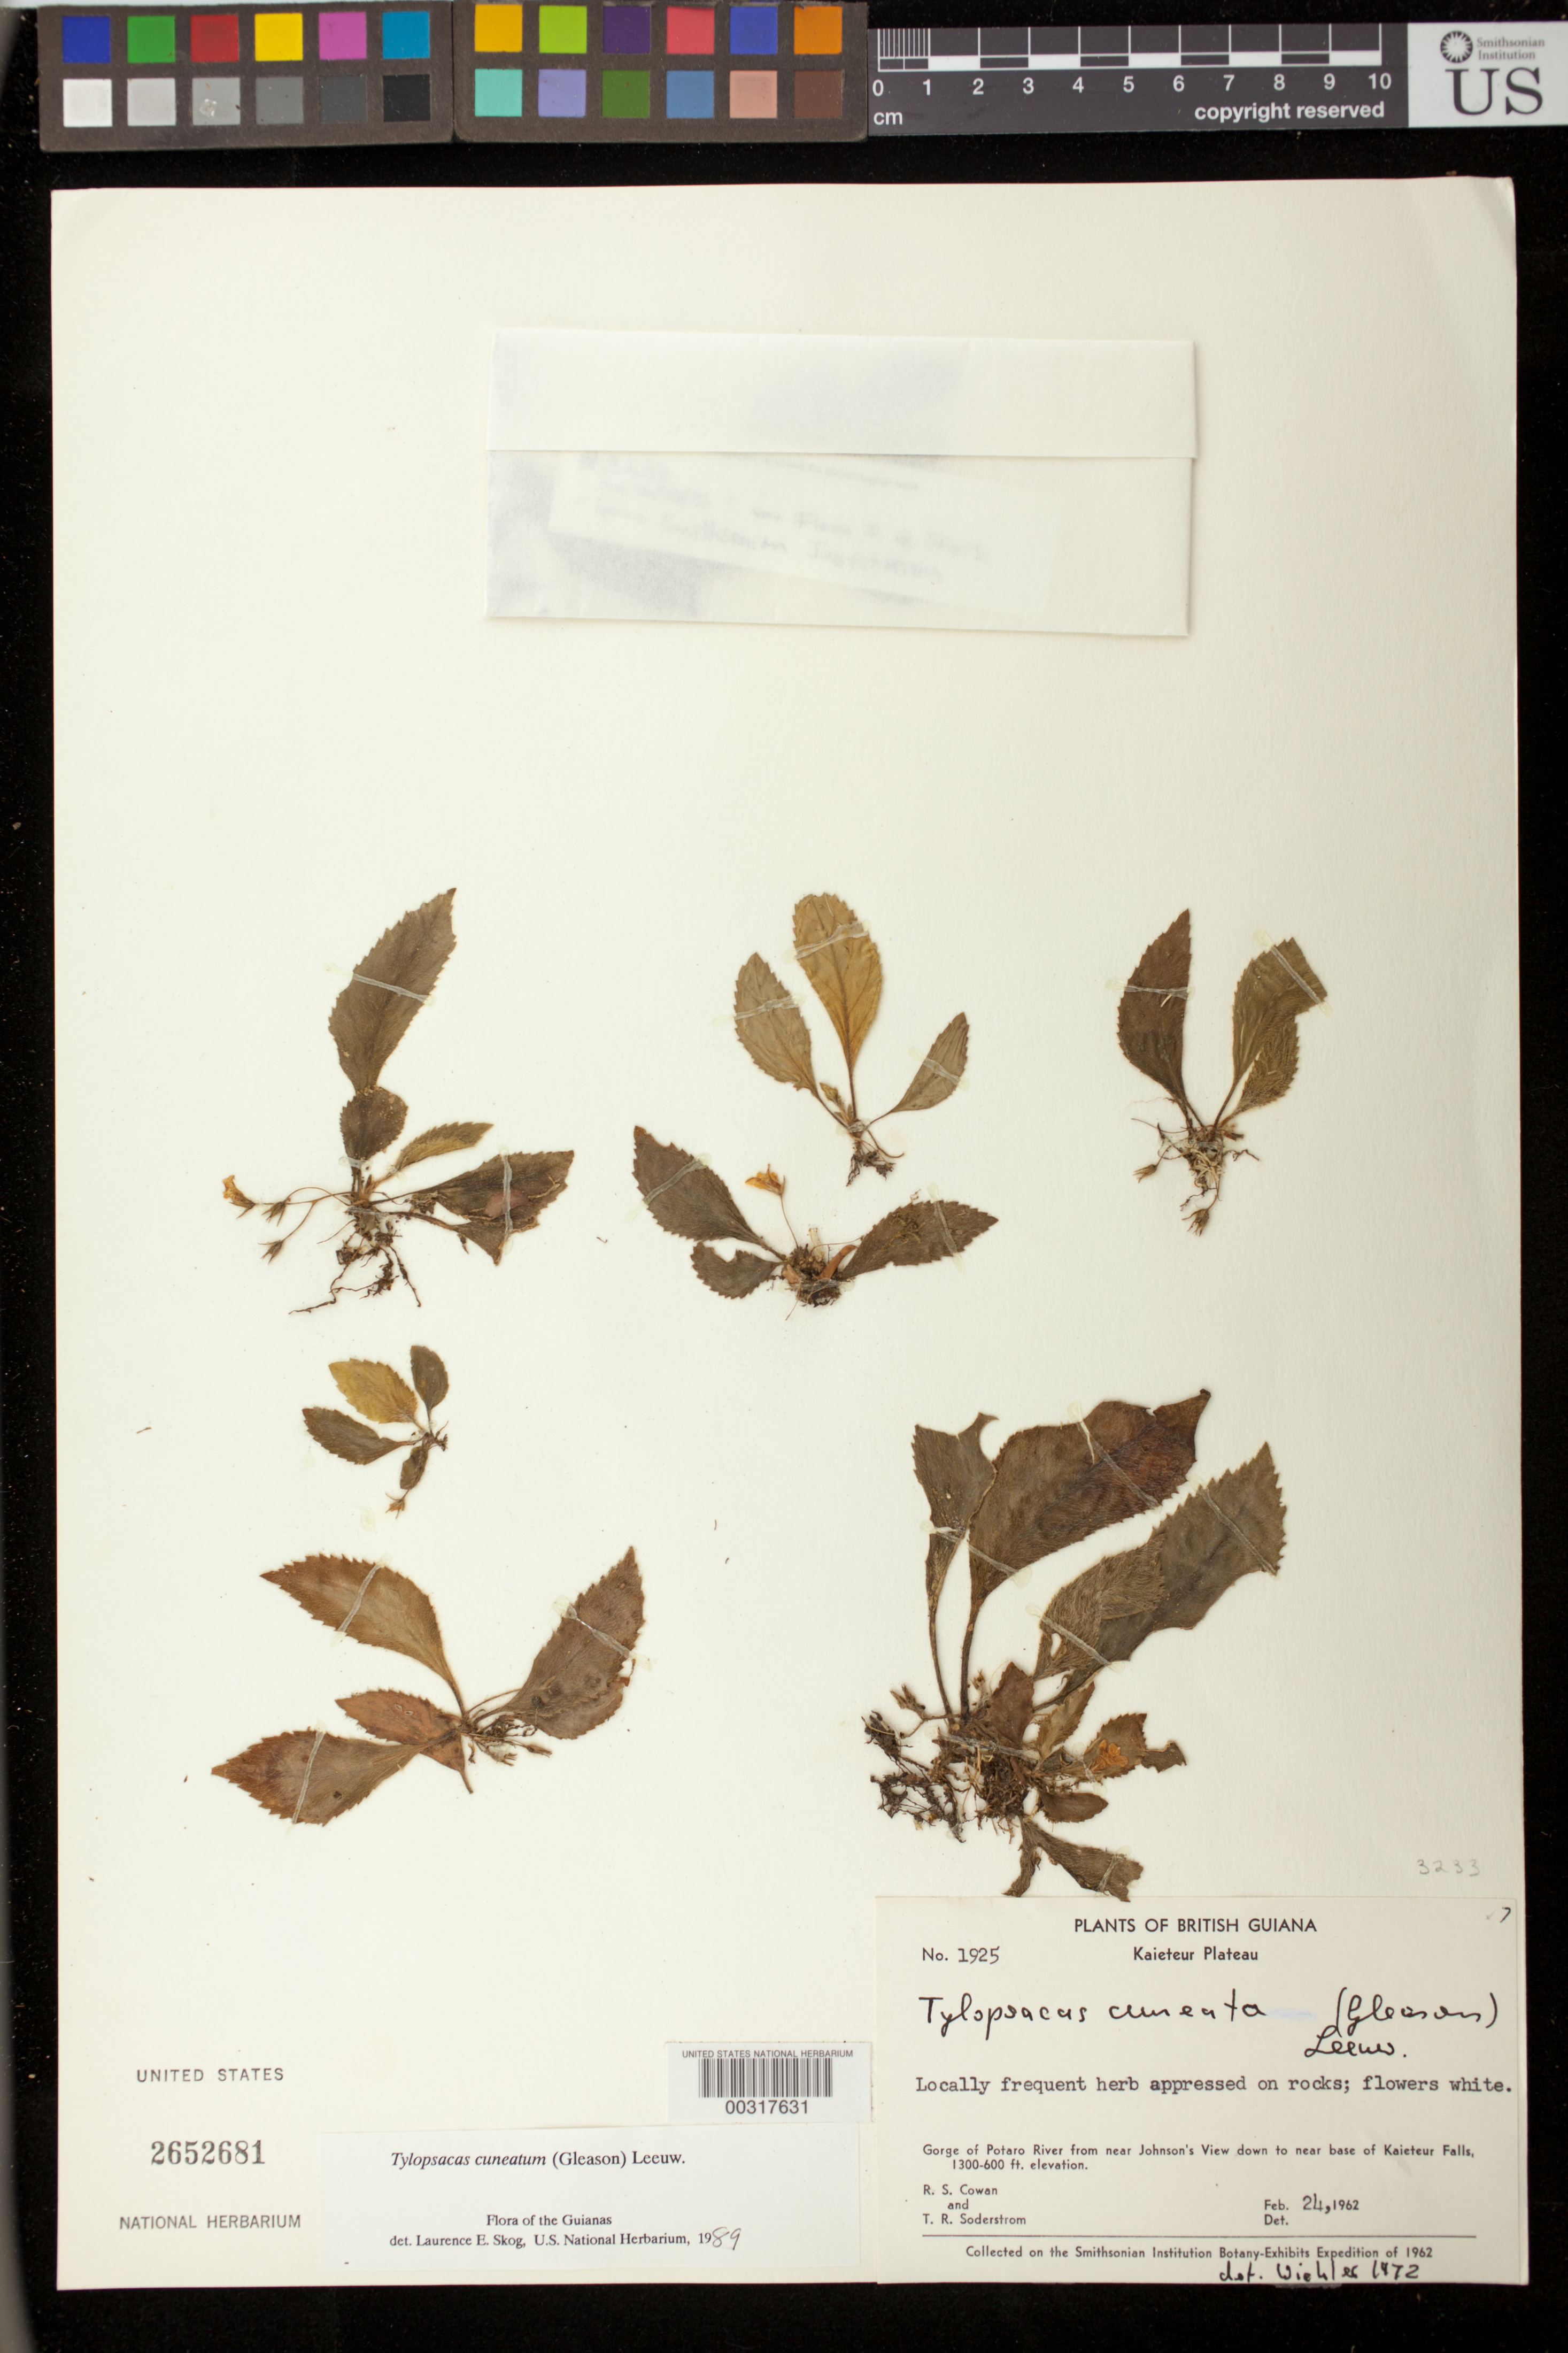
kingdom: Plantae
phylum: Tracheophyta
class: Magnoliopsida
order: Lamiales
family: Gesneriaceae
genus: Tylopsacas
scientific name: Tylopsacas cuneata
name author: (Gleason) Leeuwenb.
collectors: R. S. Cowan & T. R. Soderstrom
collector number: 1925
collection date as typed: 24 Feb 1962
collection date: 1962-02-24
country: Guyana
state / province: Potaro-Siparuni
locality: [Mazaruni-Potaro] Kaieteur plateau, gorge of Potaro River from near Johnson's View down to near base of Kaieteur Falls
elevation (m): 183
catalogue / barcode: US 2652681